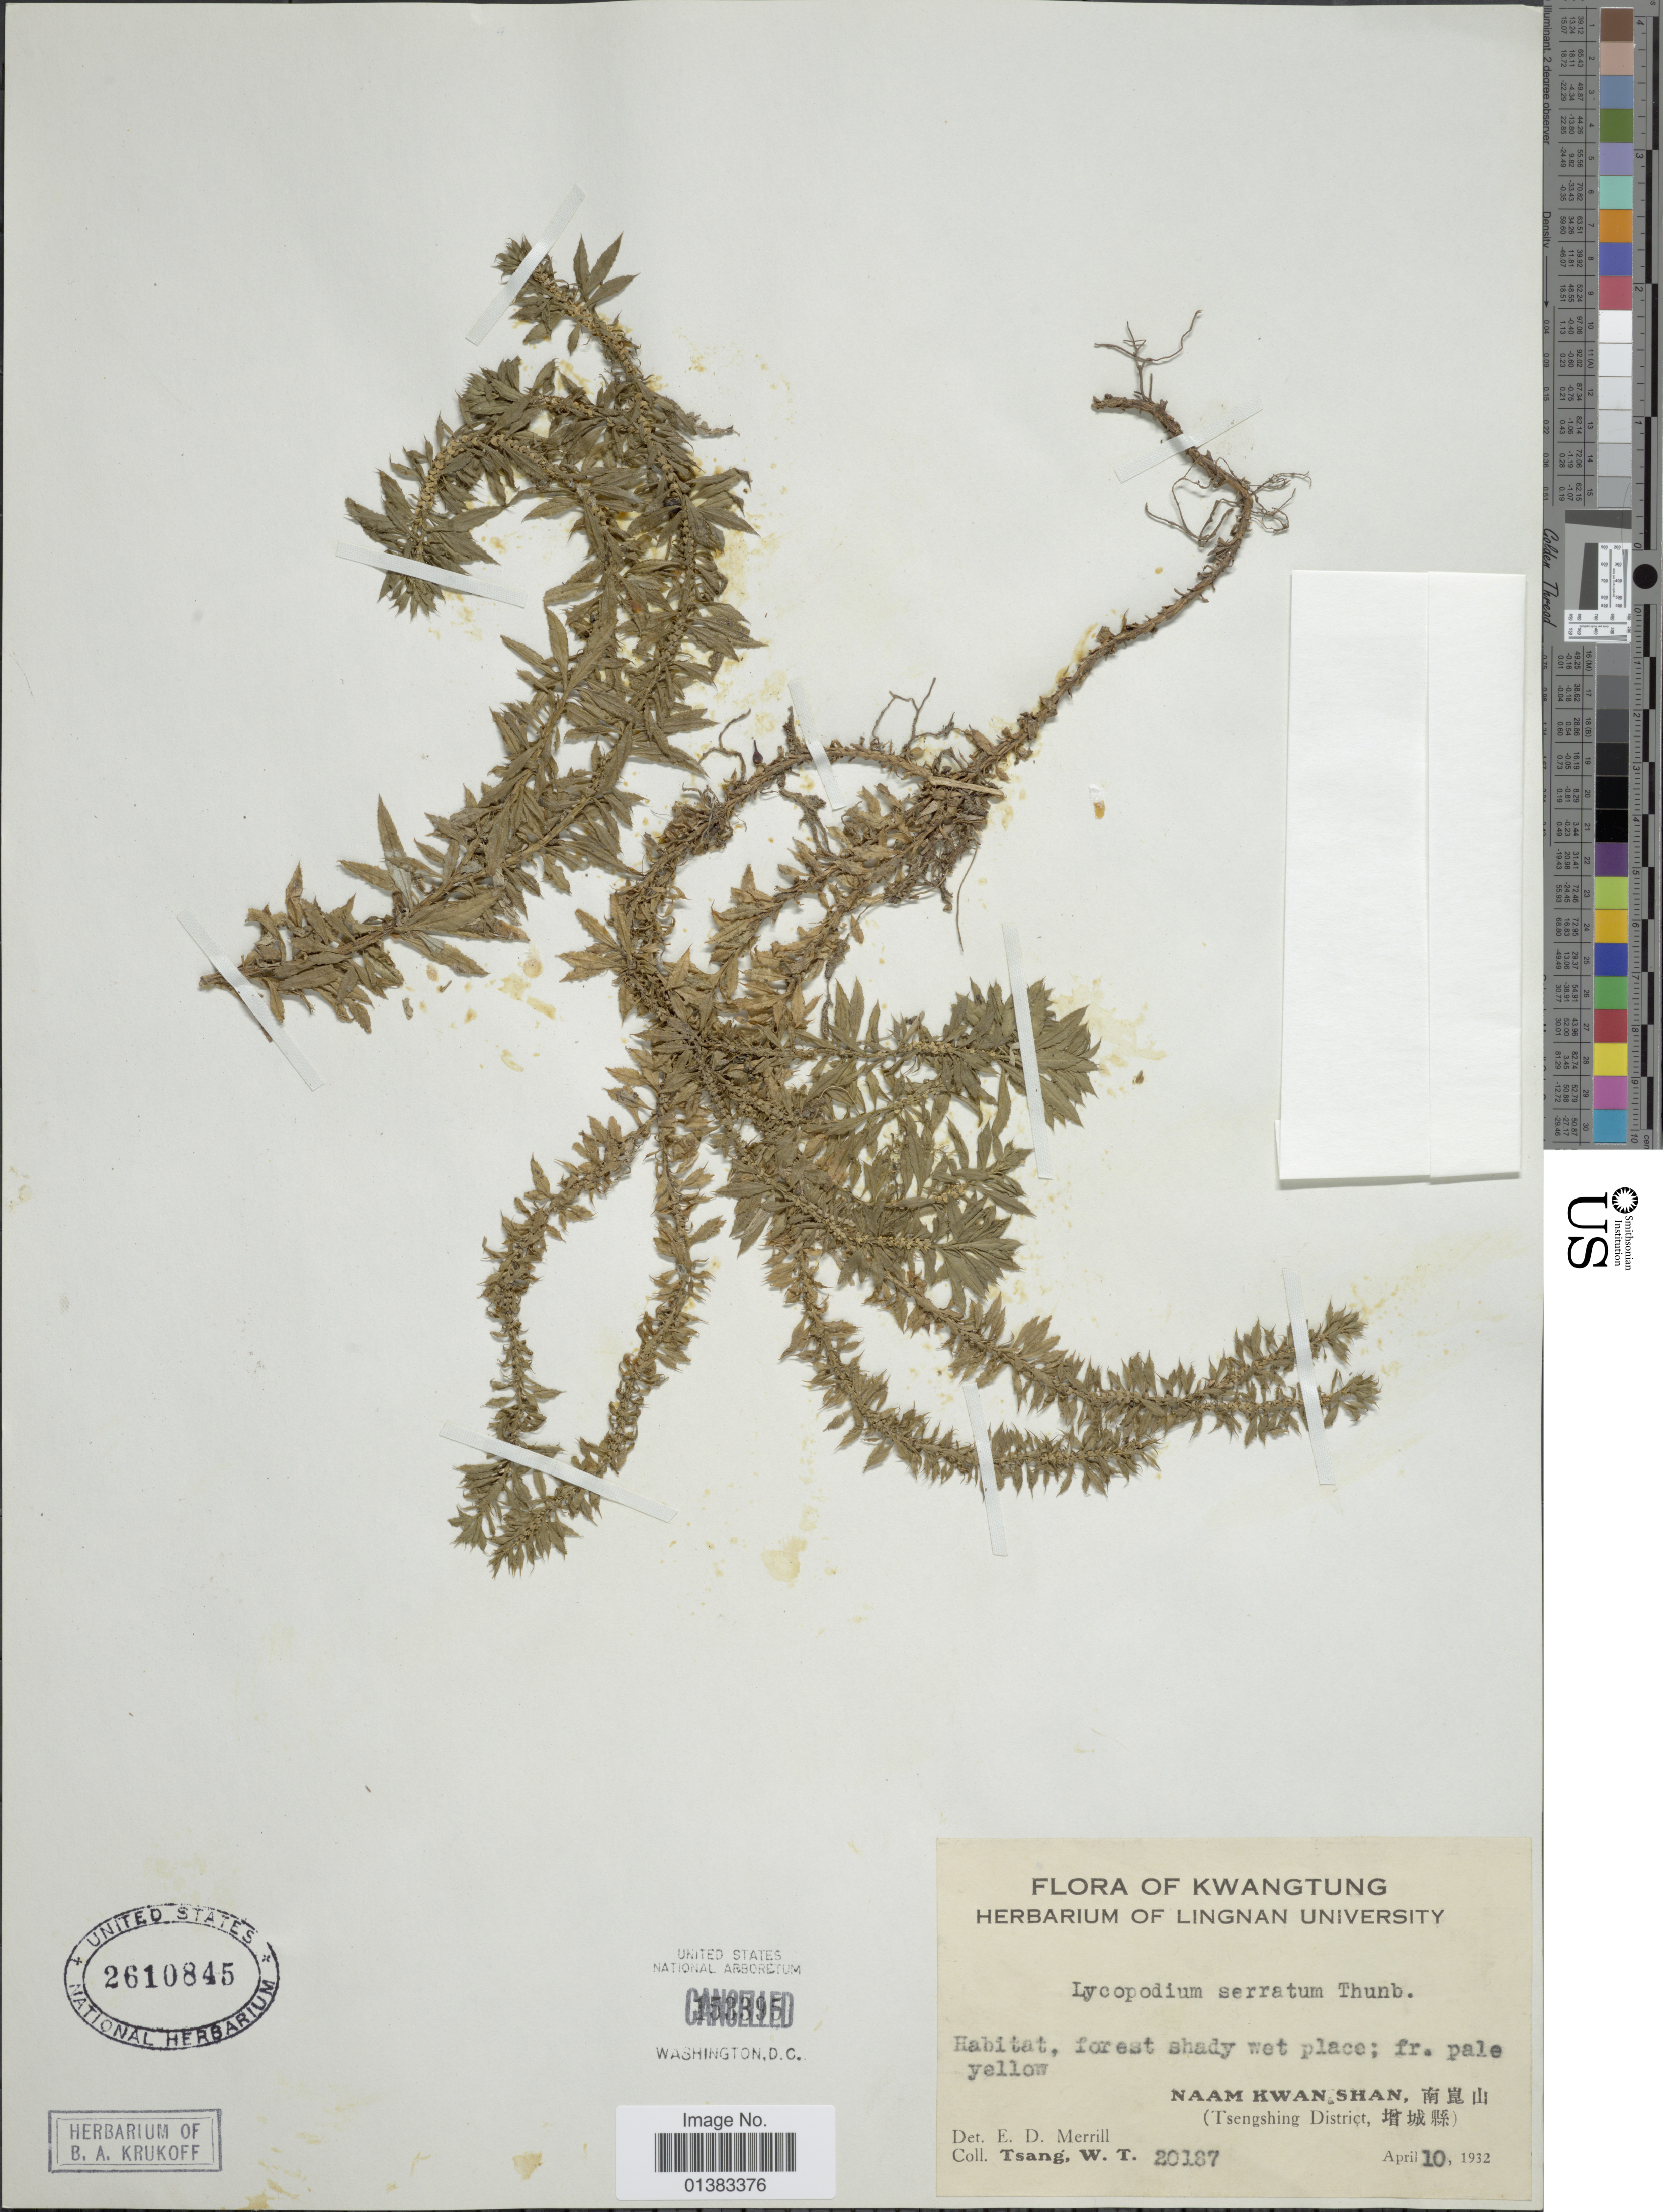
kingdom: Plantae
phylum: Tracheophyta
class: Lycopodiopsida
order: Lycopodiales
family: Lycopodiaceae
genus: Huperzia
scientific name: Huperzia serrata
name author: (Thunb.) Trevis.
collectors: W. T. Tsang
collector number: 20187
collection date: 1932-04-10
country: China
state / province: Guangdong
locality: Kwangtung, Naam Kwan Shan, X, (Tsengshing District, X)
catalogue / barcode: US 2610845